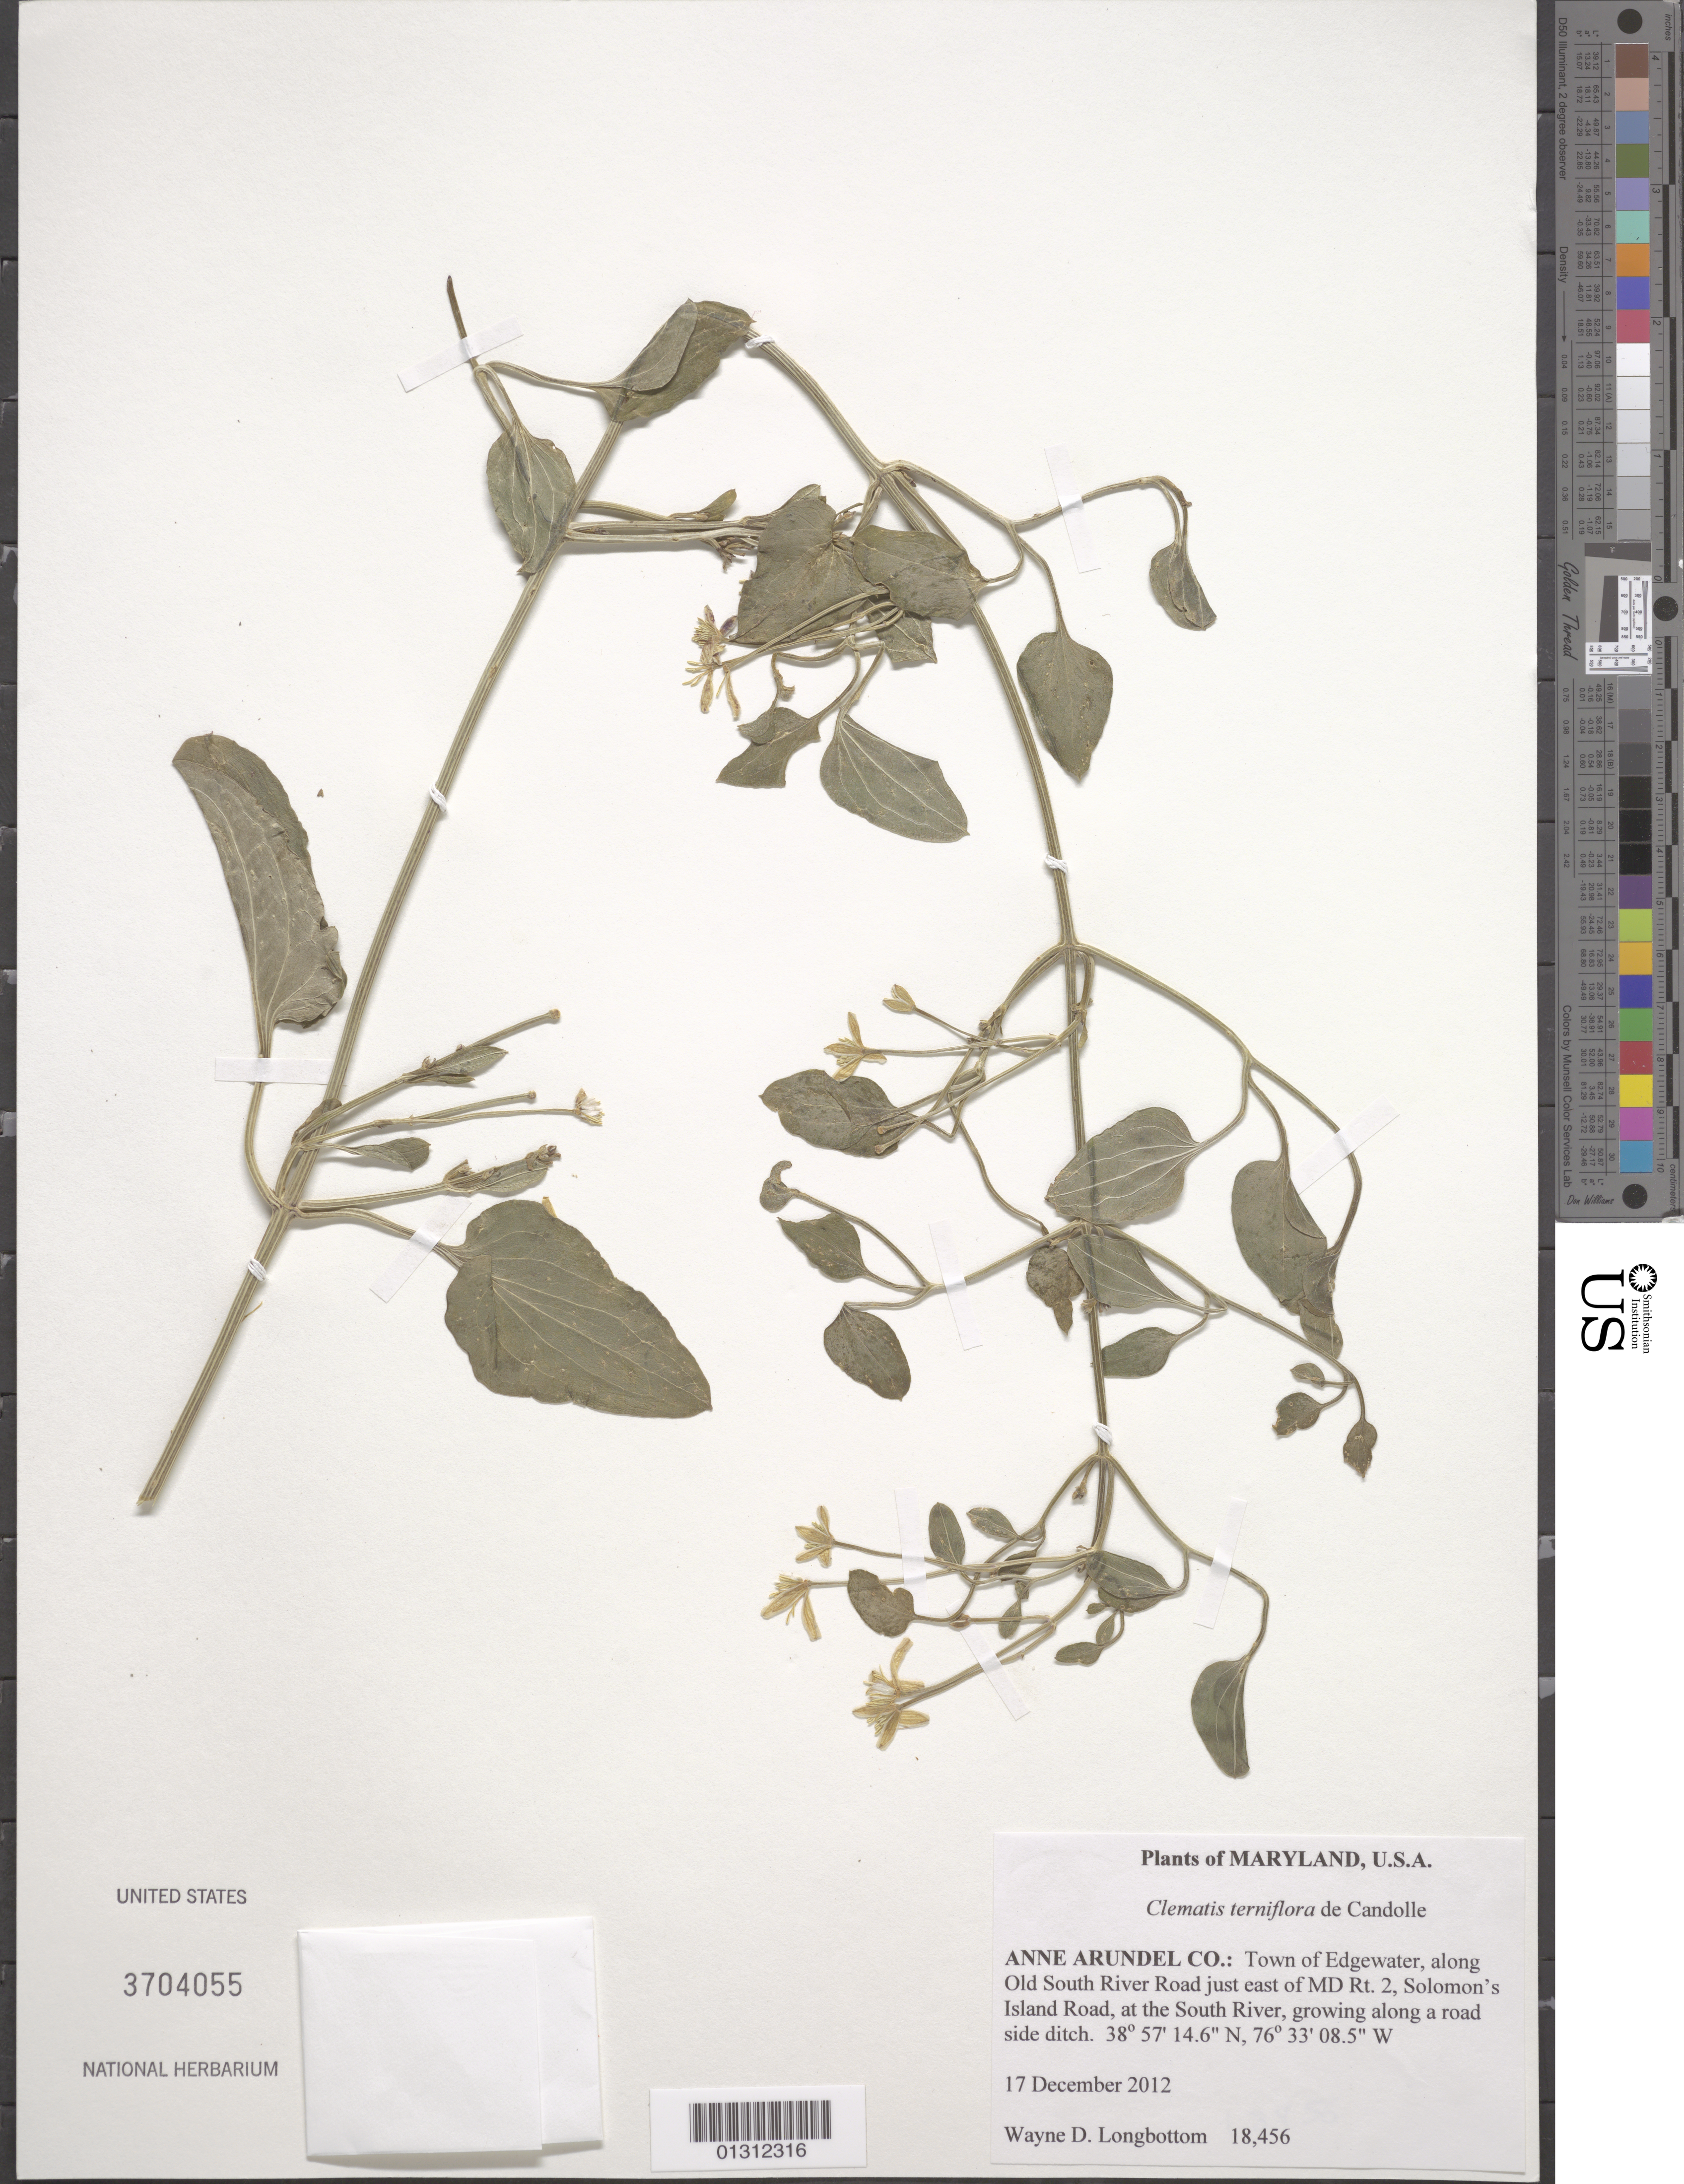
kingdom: Plantae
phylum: Tracheophyta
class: Magnoliopsida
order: Ranunculales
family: Ranunculaceae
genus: Clematis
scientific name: Clematis terniflora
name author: DC.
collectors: W. D. Longbottom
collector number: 18456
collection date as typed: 17 December 2012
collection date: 2012-12-17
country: United States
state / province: Maryland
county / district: Anne Arundel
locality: Town of Edgewater, along Old South River Road just east of MD Rt. 2, Solomon's Island Road, at the South River, growing along a road side ditch.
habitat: Growing along a road side ditch.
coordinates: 38 57 14.6 N, 76 33 08.5W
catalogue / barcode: US 3704055